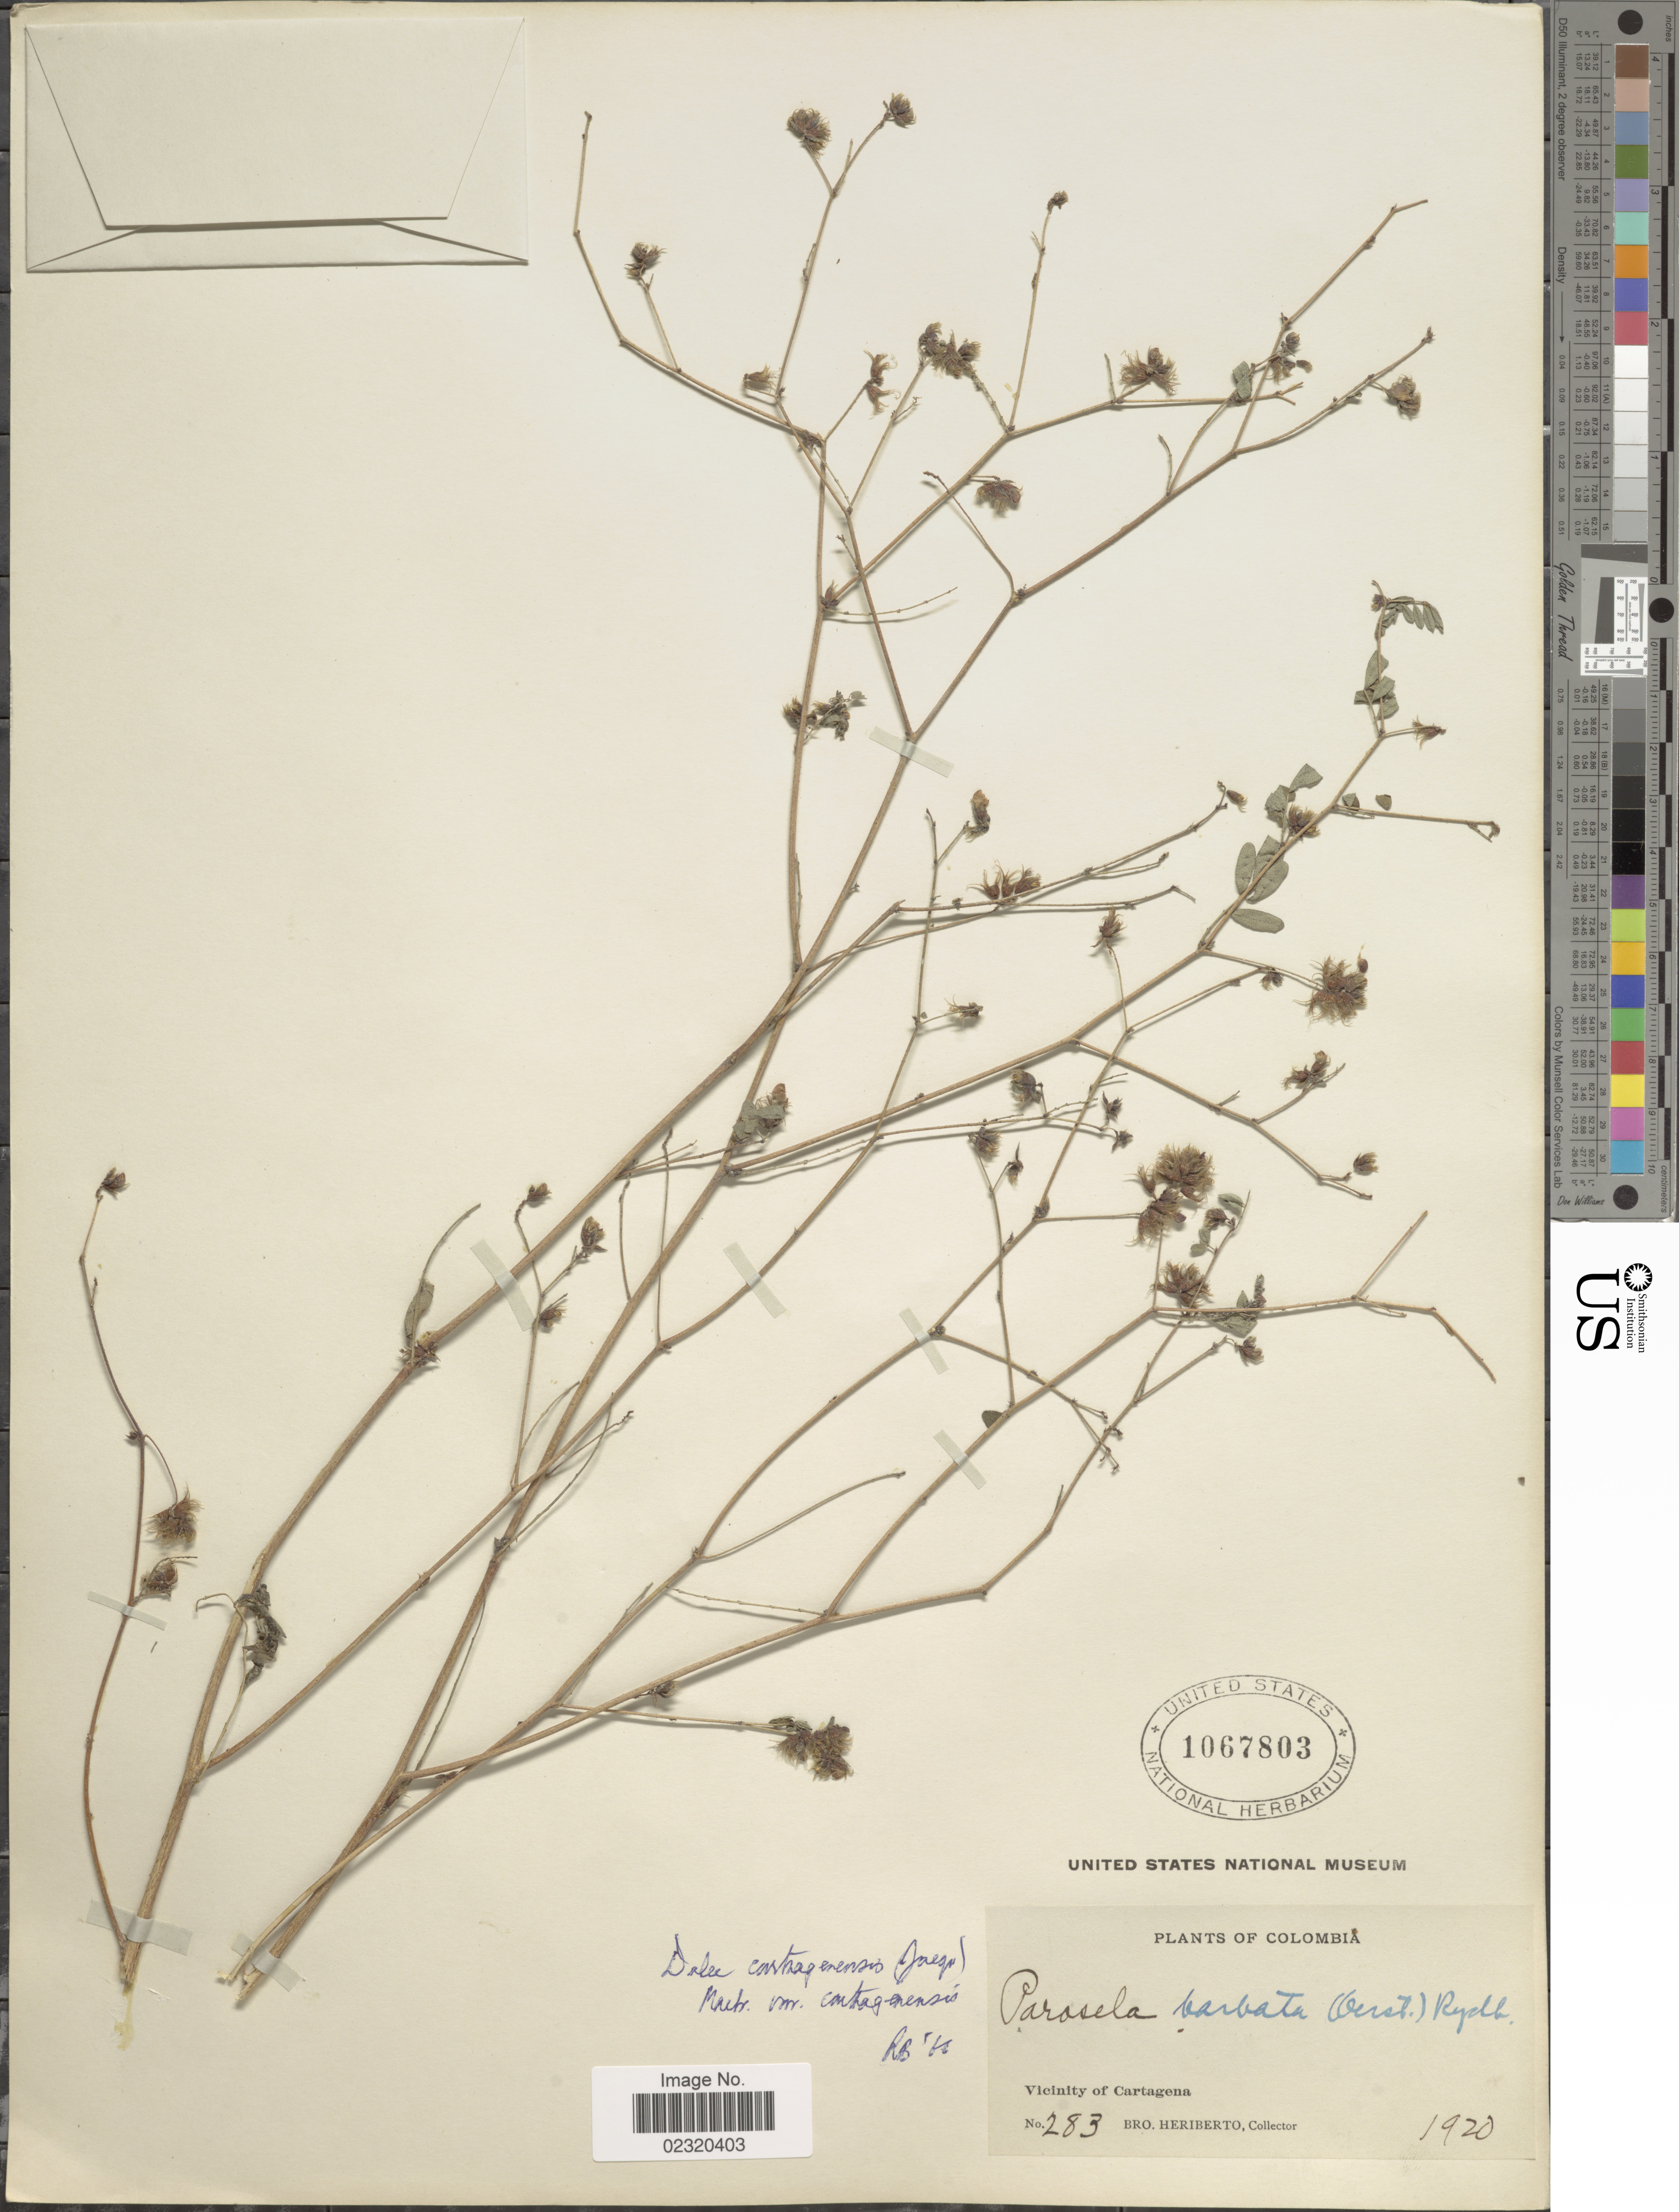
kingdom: Plantae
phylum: Tracheophyta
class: Magnoliopsida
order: Fabales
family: Fabaceae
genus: Dalea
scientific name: Dalea carthagenensis var. carthagenensis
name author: (Jacq.) J.F. Macbr.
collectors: B. Heriberto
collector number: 283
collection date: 1920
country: Colombia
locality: Vicinity of Cartagena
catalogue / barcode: US 1067803